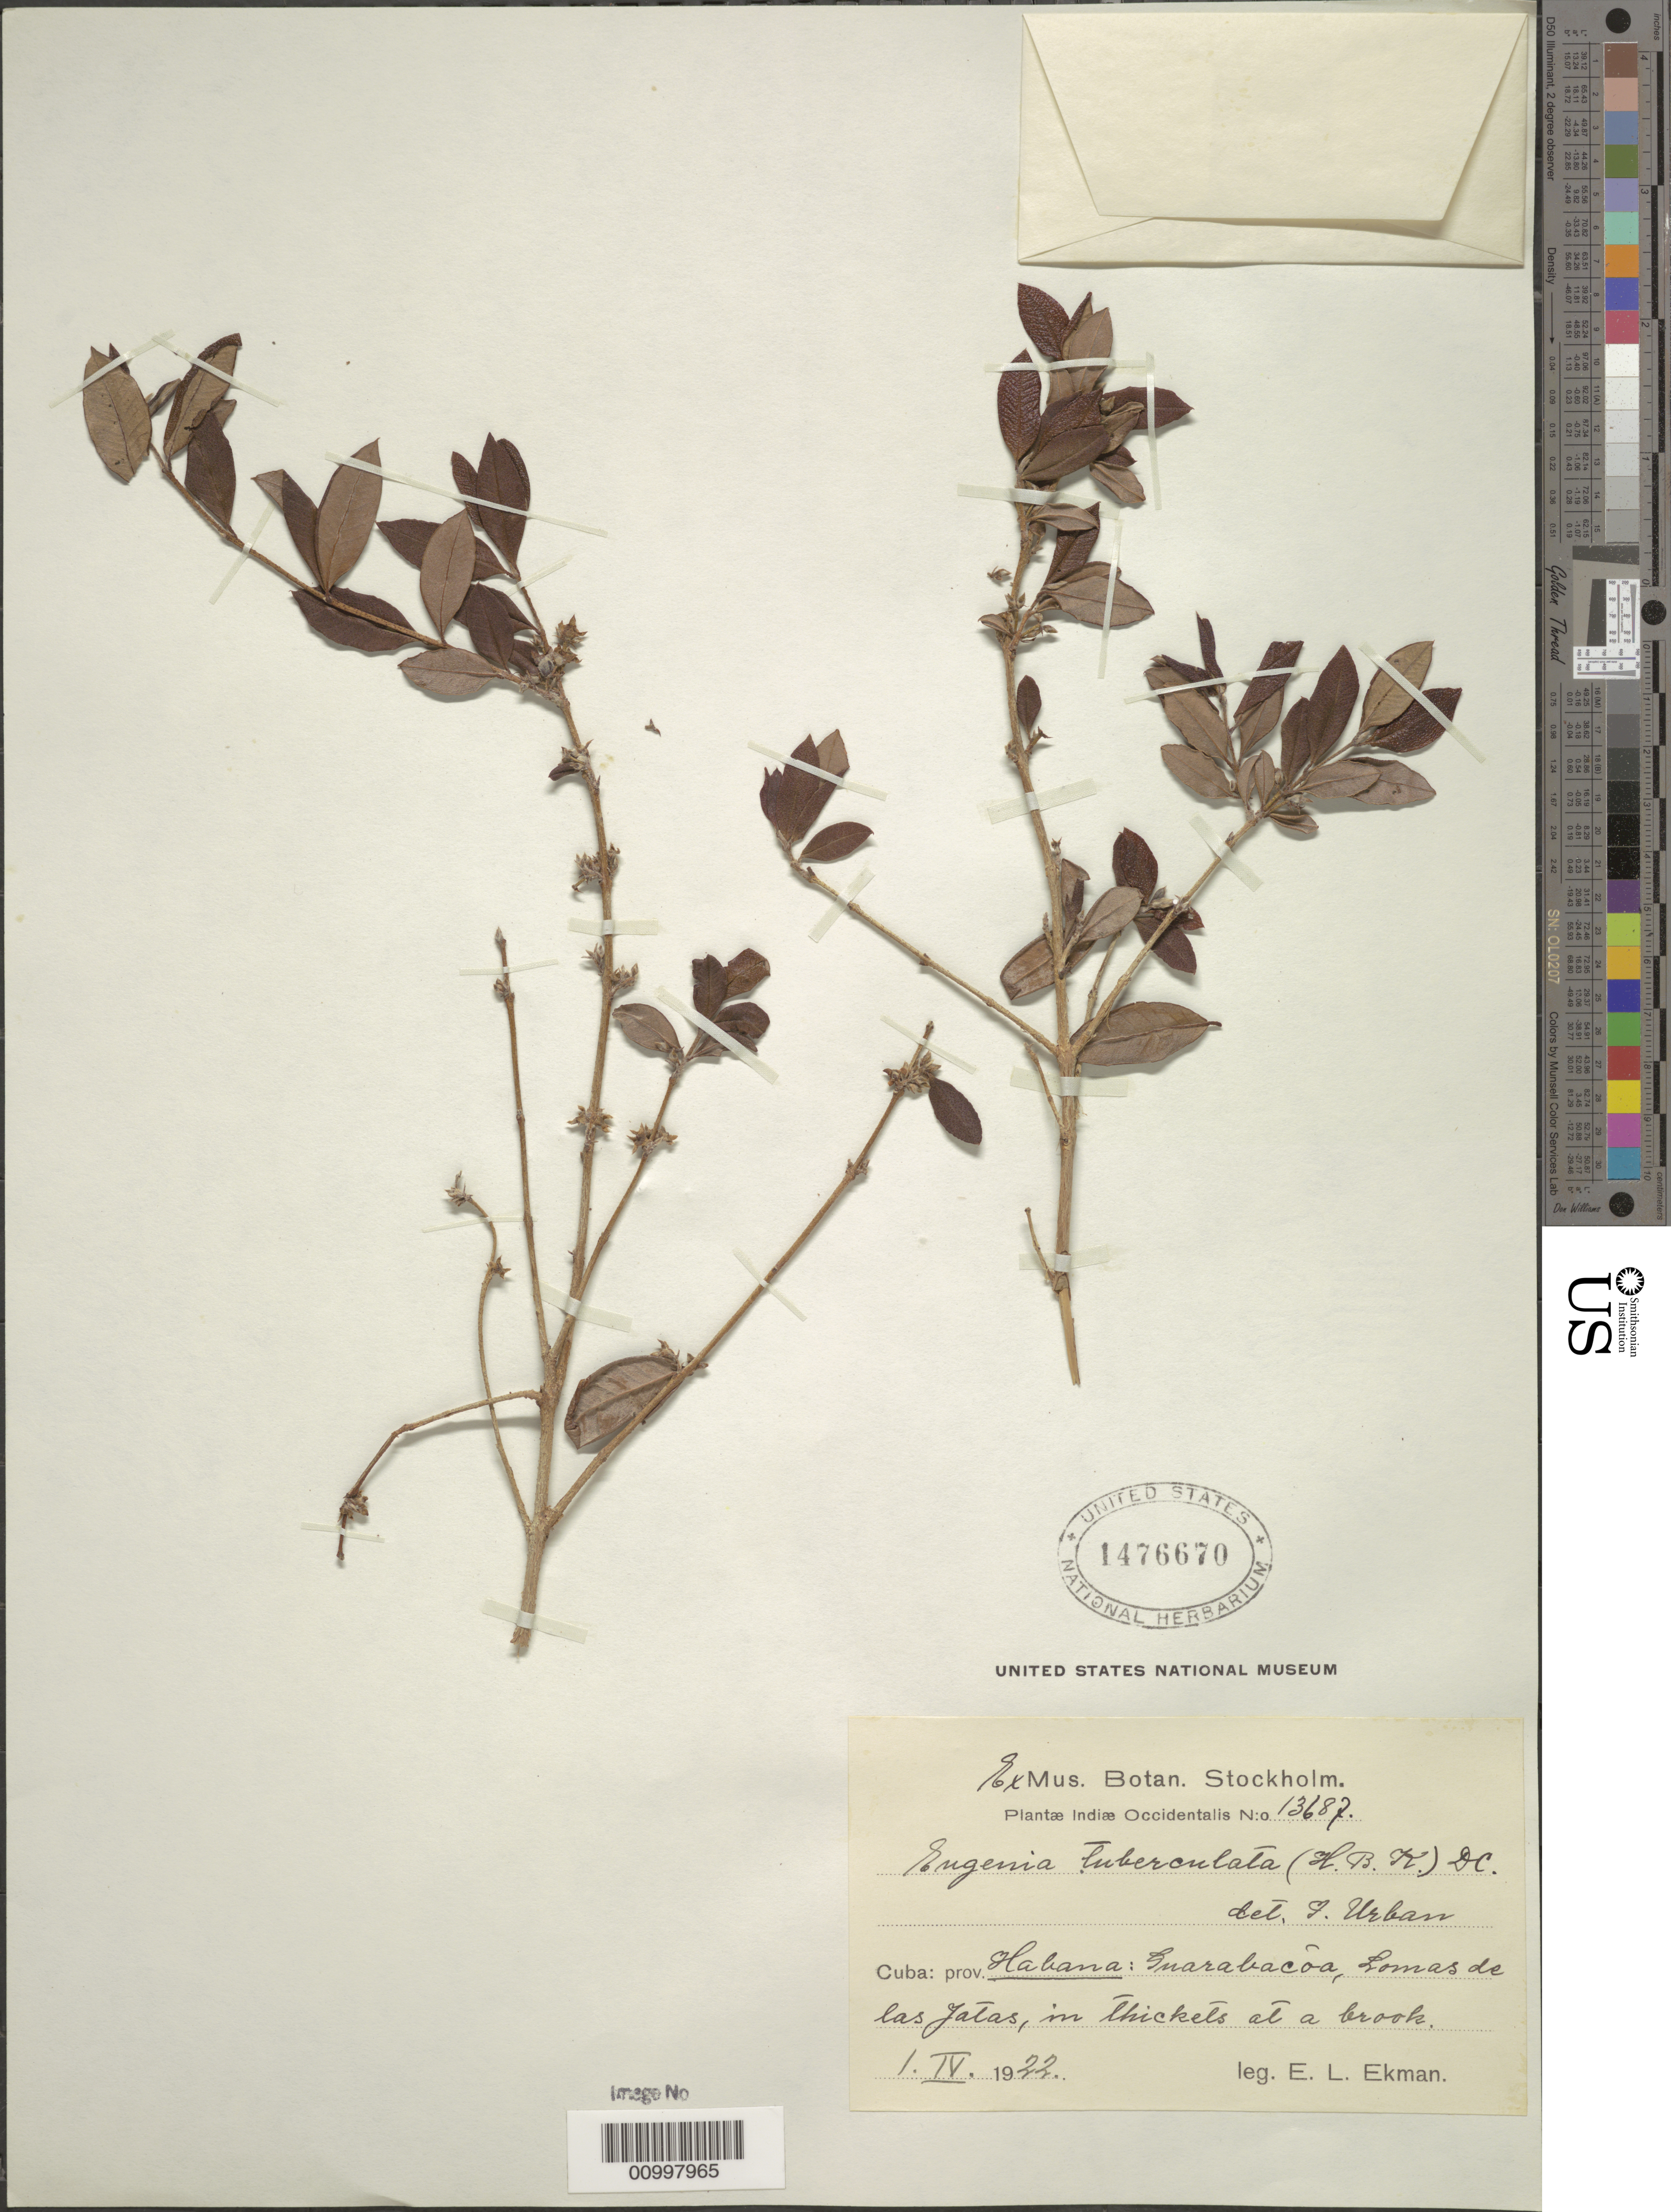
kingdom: Plantae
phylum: Tracheophyta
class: Magnoliopsida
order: Myrtales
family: Myrtaceae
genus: Eugenia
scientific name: Eugenia tuberculata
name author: (Kunth) DC.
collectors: E. L. Ekman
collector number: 13687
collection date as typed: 01 Apr 1922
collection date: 1922-04-01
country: Cuba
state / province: La Habana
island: Cuba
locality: Guarabacoa, Lomas de las Jatas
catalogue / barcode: US 1476670